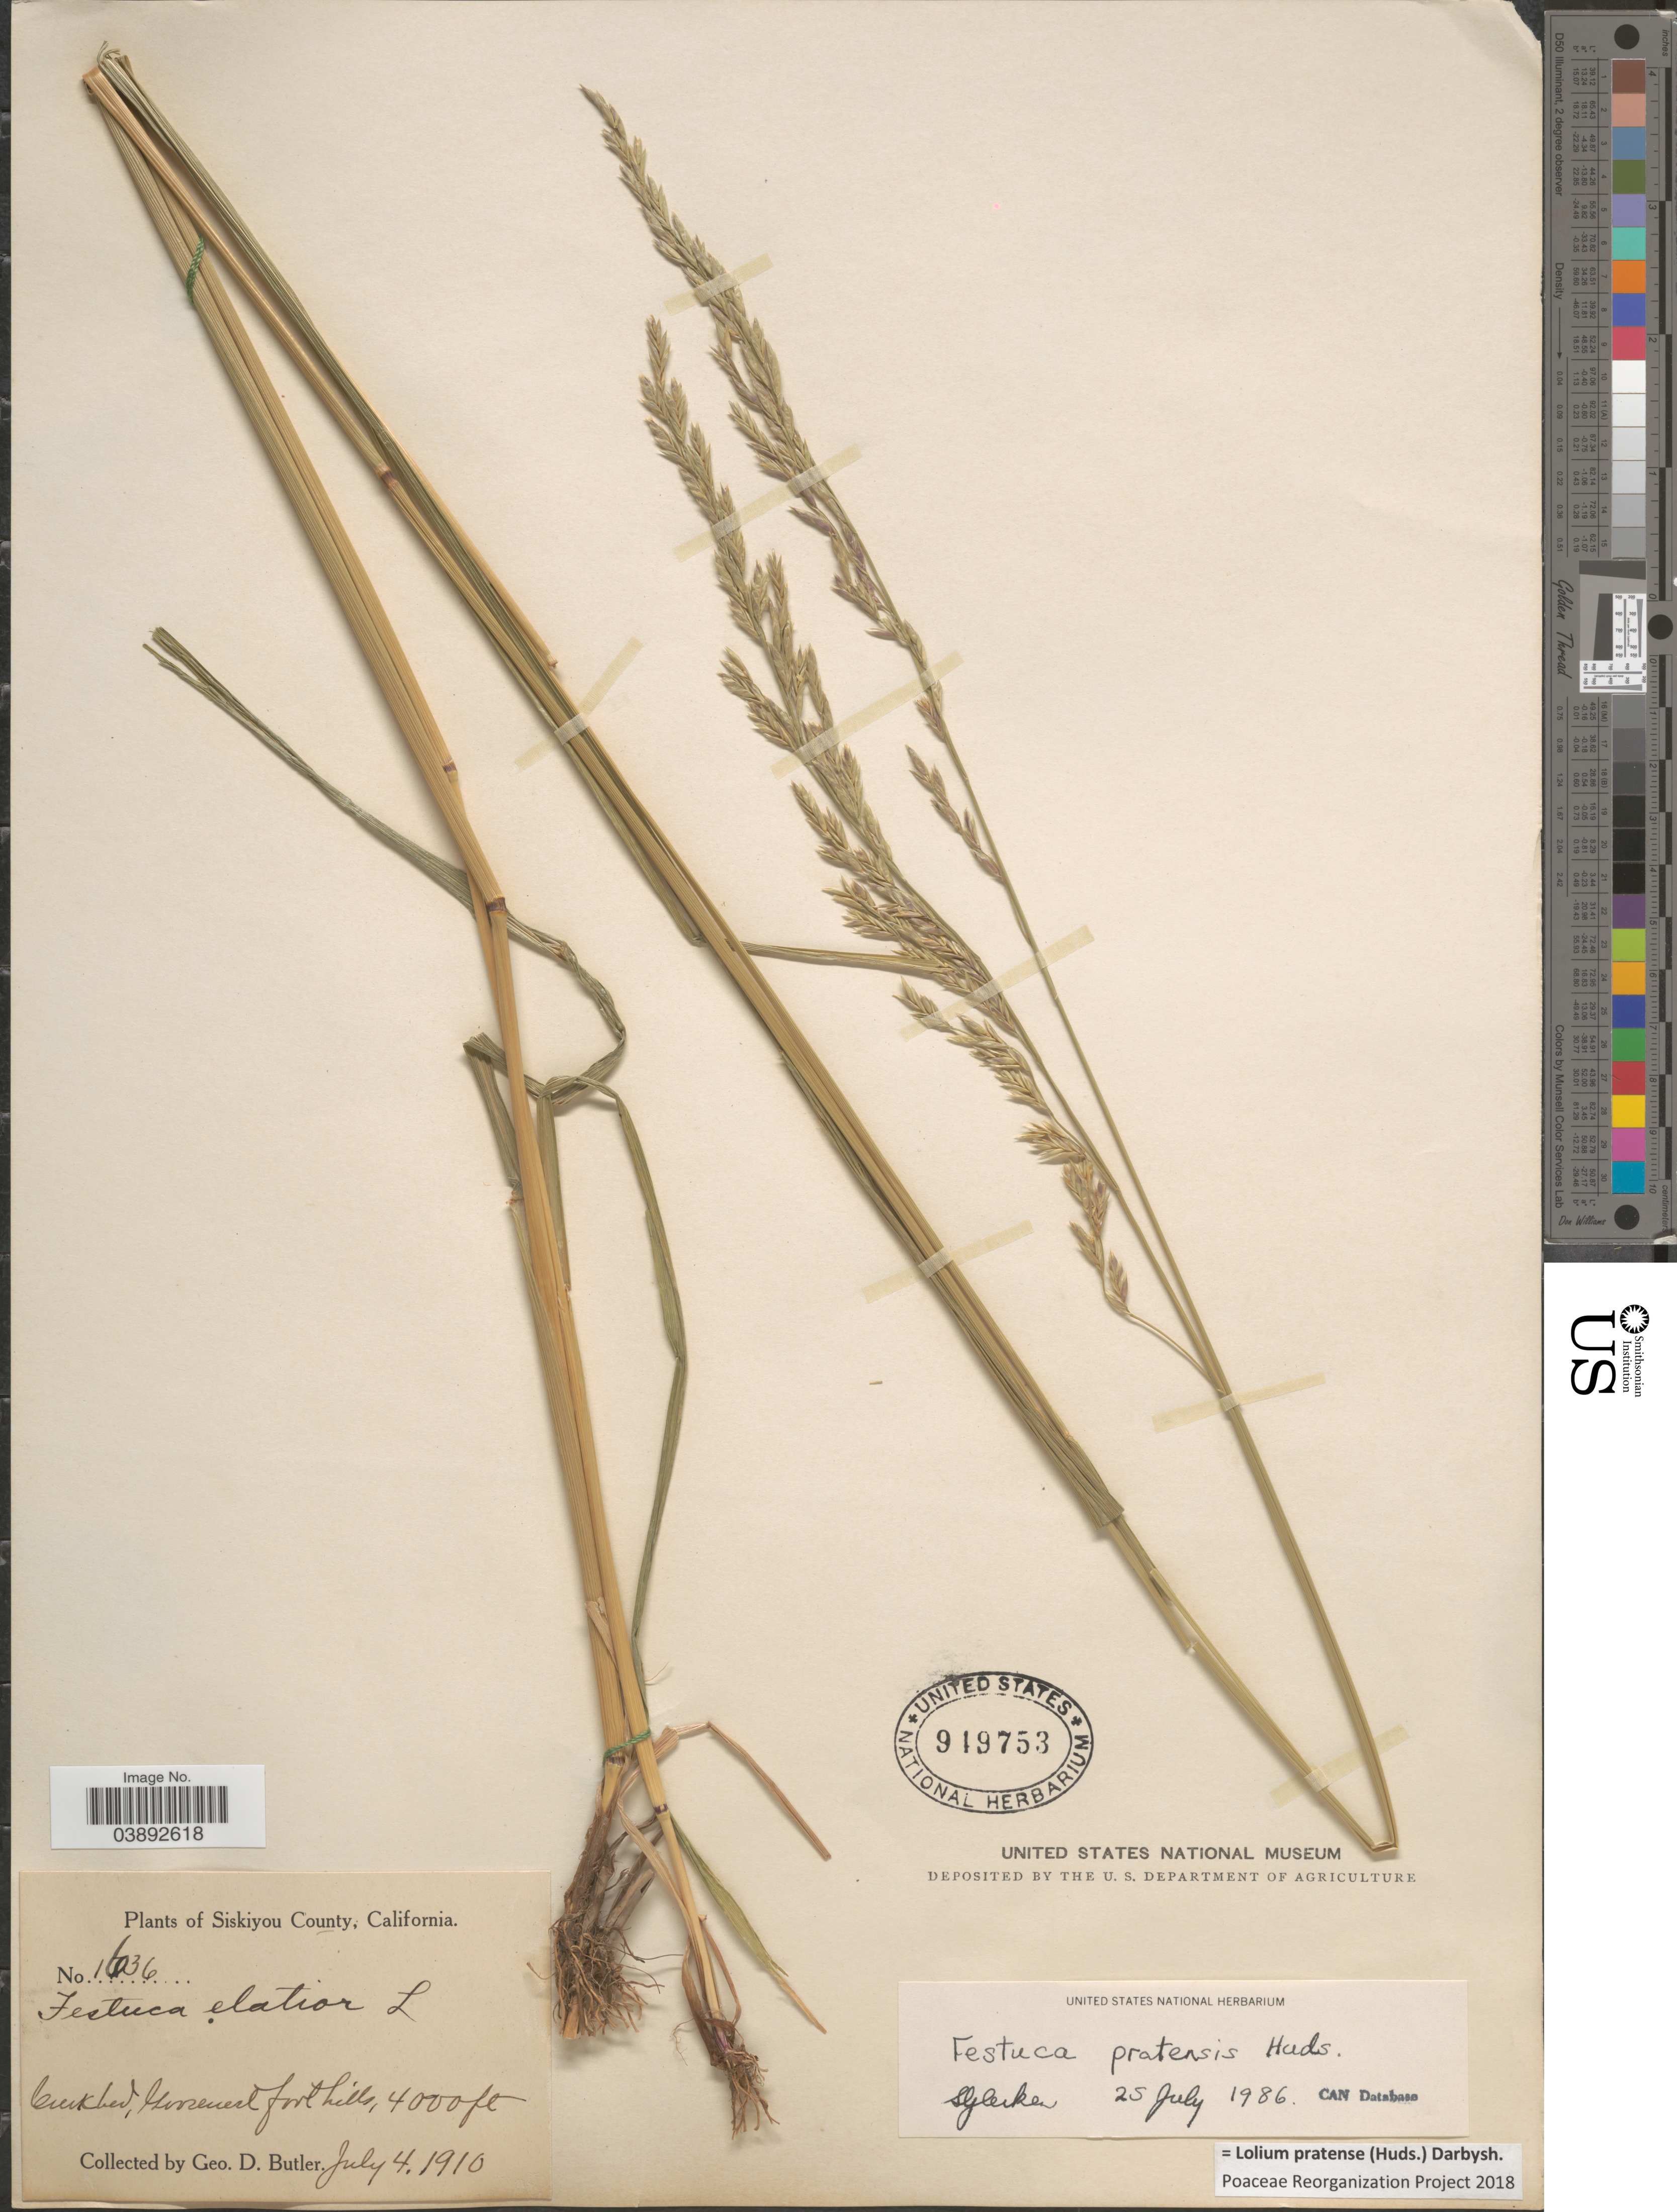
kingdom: Plantae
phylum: Tracheophyta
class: Liliopsida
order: Poales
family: Poaceae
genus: Lolium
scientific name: Lolium pratense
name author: (Huds.) Darbysh.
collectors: G. D. Butler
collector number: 1636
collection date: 1910-07-04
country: United States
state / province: California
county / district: Siskiyou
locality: Siskiyou County. Creekbed, Goosenest foothills.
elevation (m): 1219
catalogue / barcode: US 949753